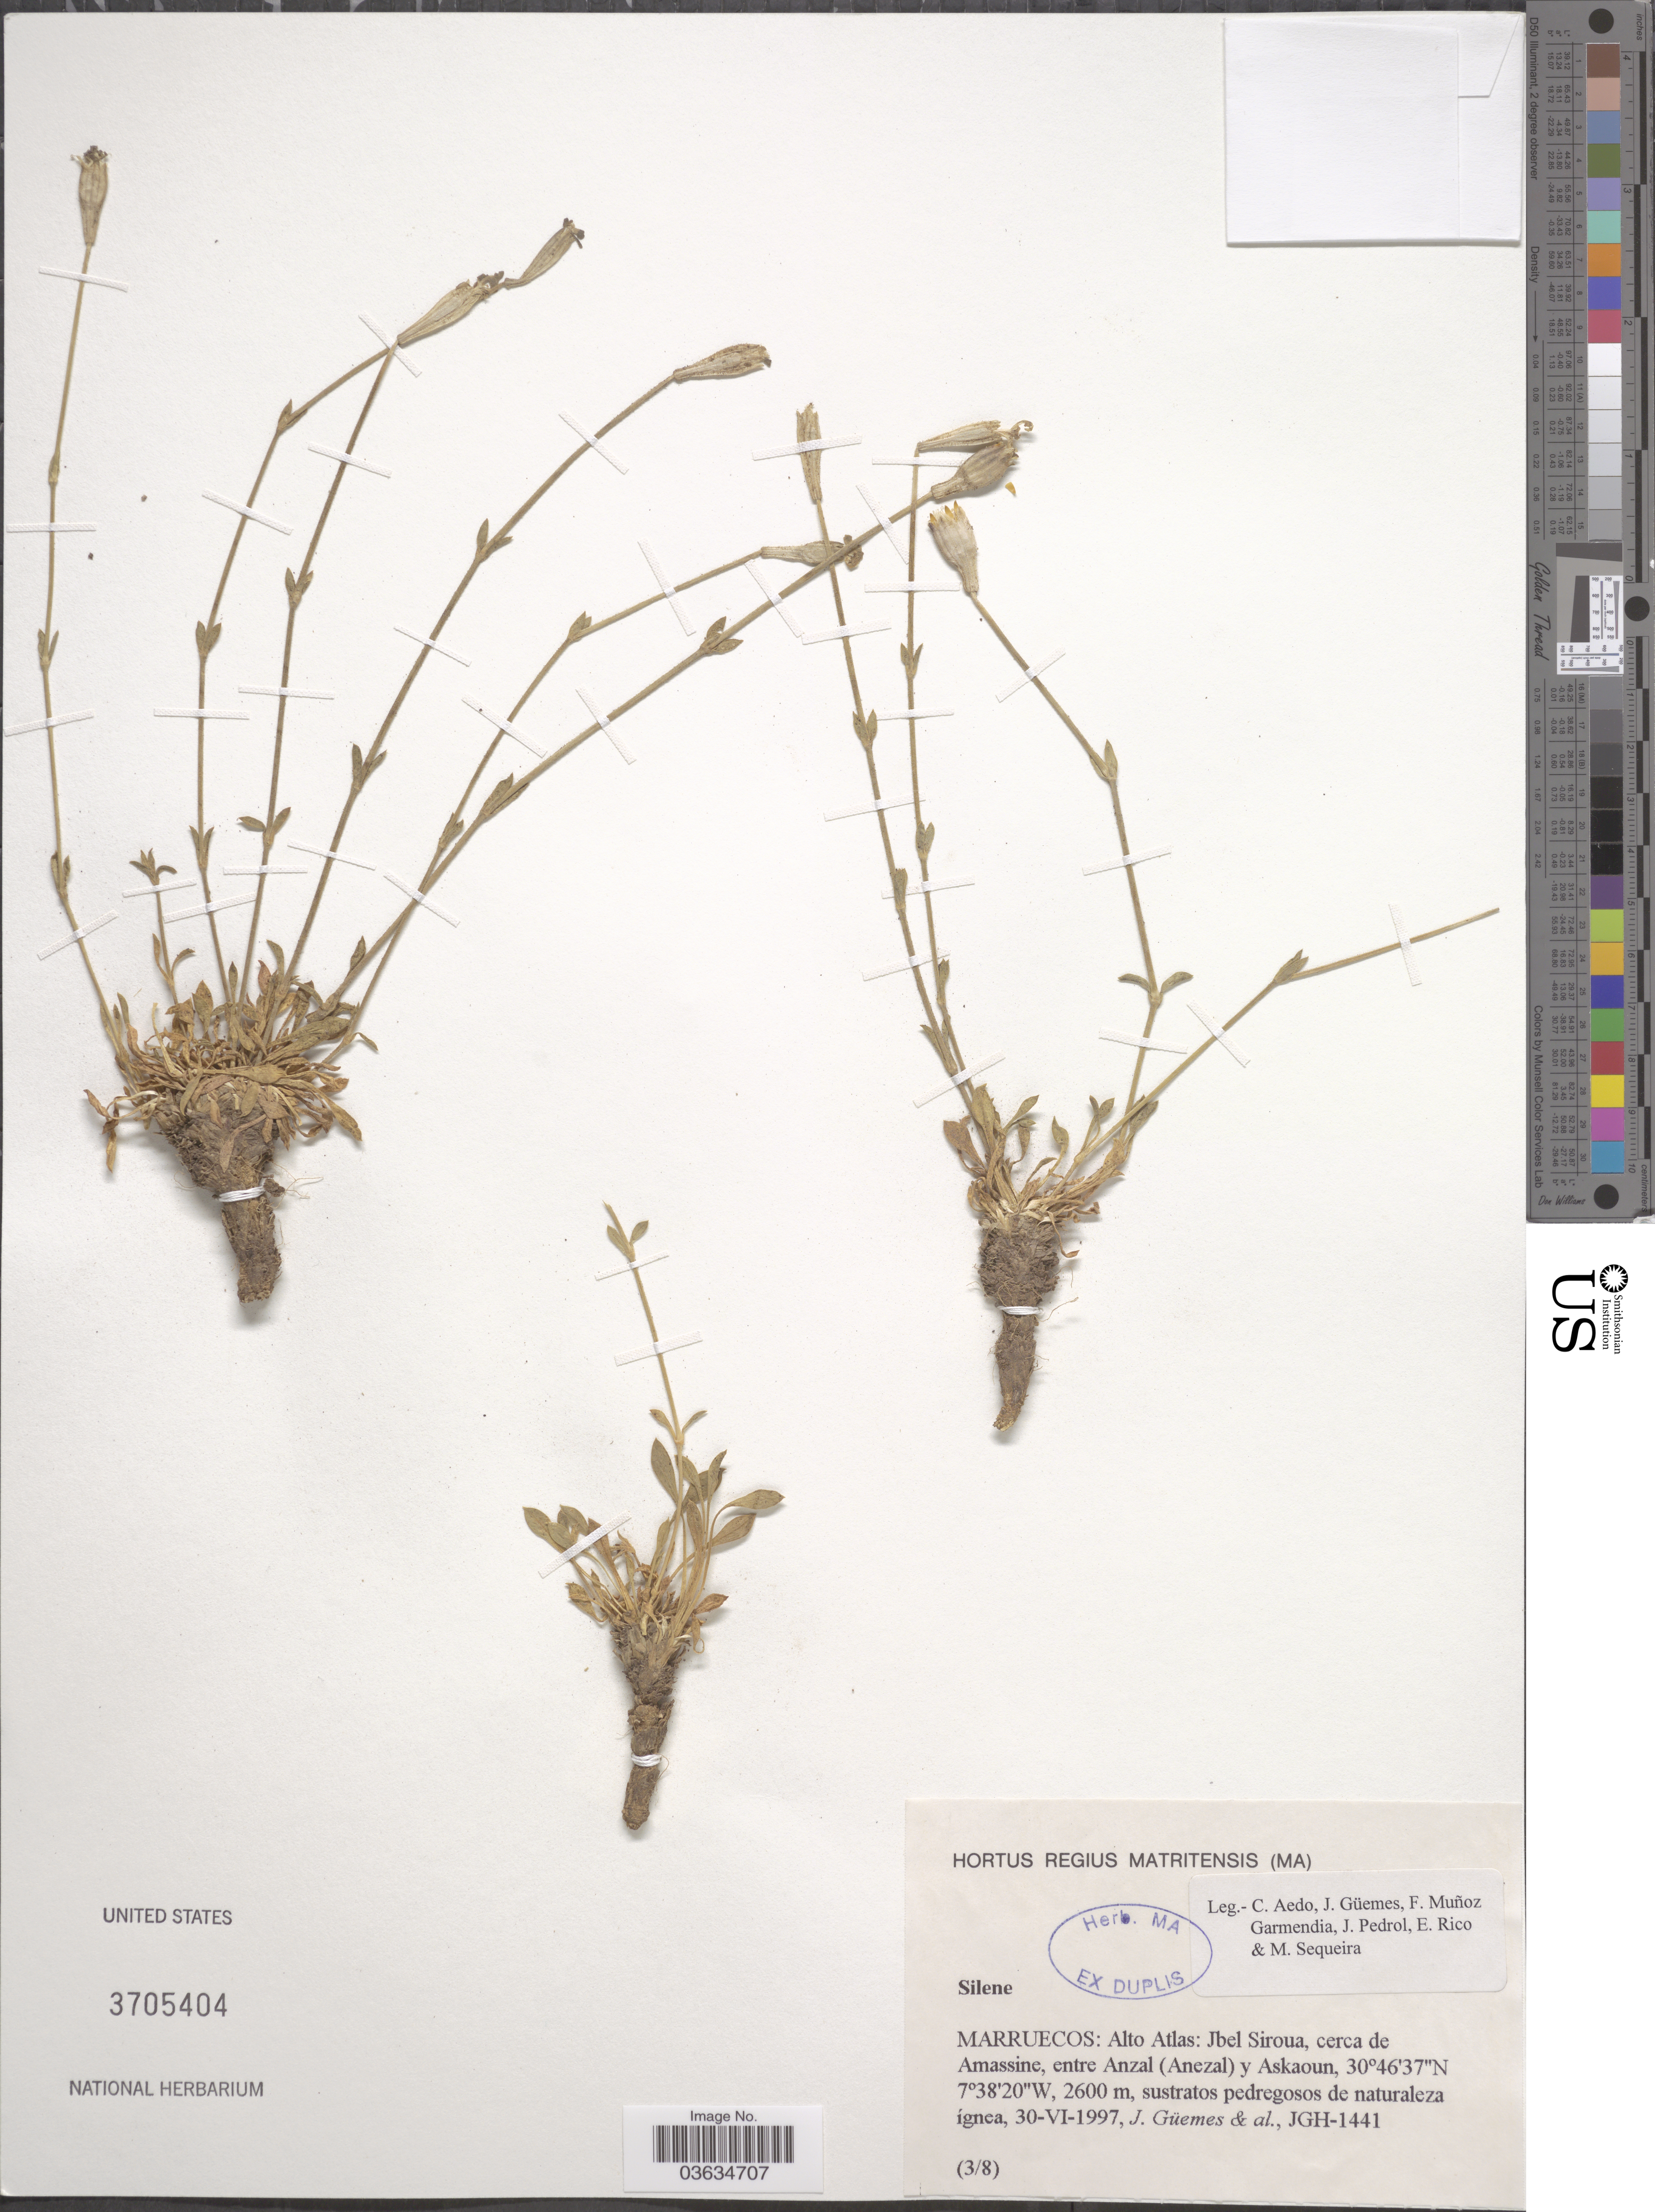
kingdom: Plantae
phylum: Tracheophyta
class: Magnoliopsida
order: Caryophyllales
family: Caryophyllaceae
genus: Silene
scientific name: Silene sp.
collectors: J. Güemes & et al.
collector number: JGH-1441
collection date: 1997-06-30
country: Morocco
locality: Marruecos: Alto Atlas: Jbel Siroua, cerca de Amassine, entre Anzal (Anezal) y Askaoun.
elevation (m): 2600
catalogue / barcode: US 3705404